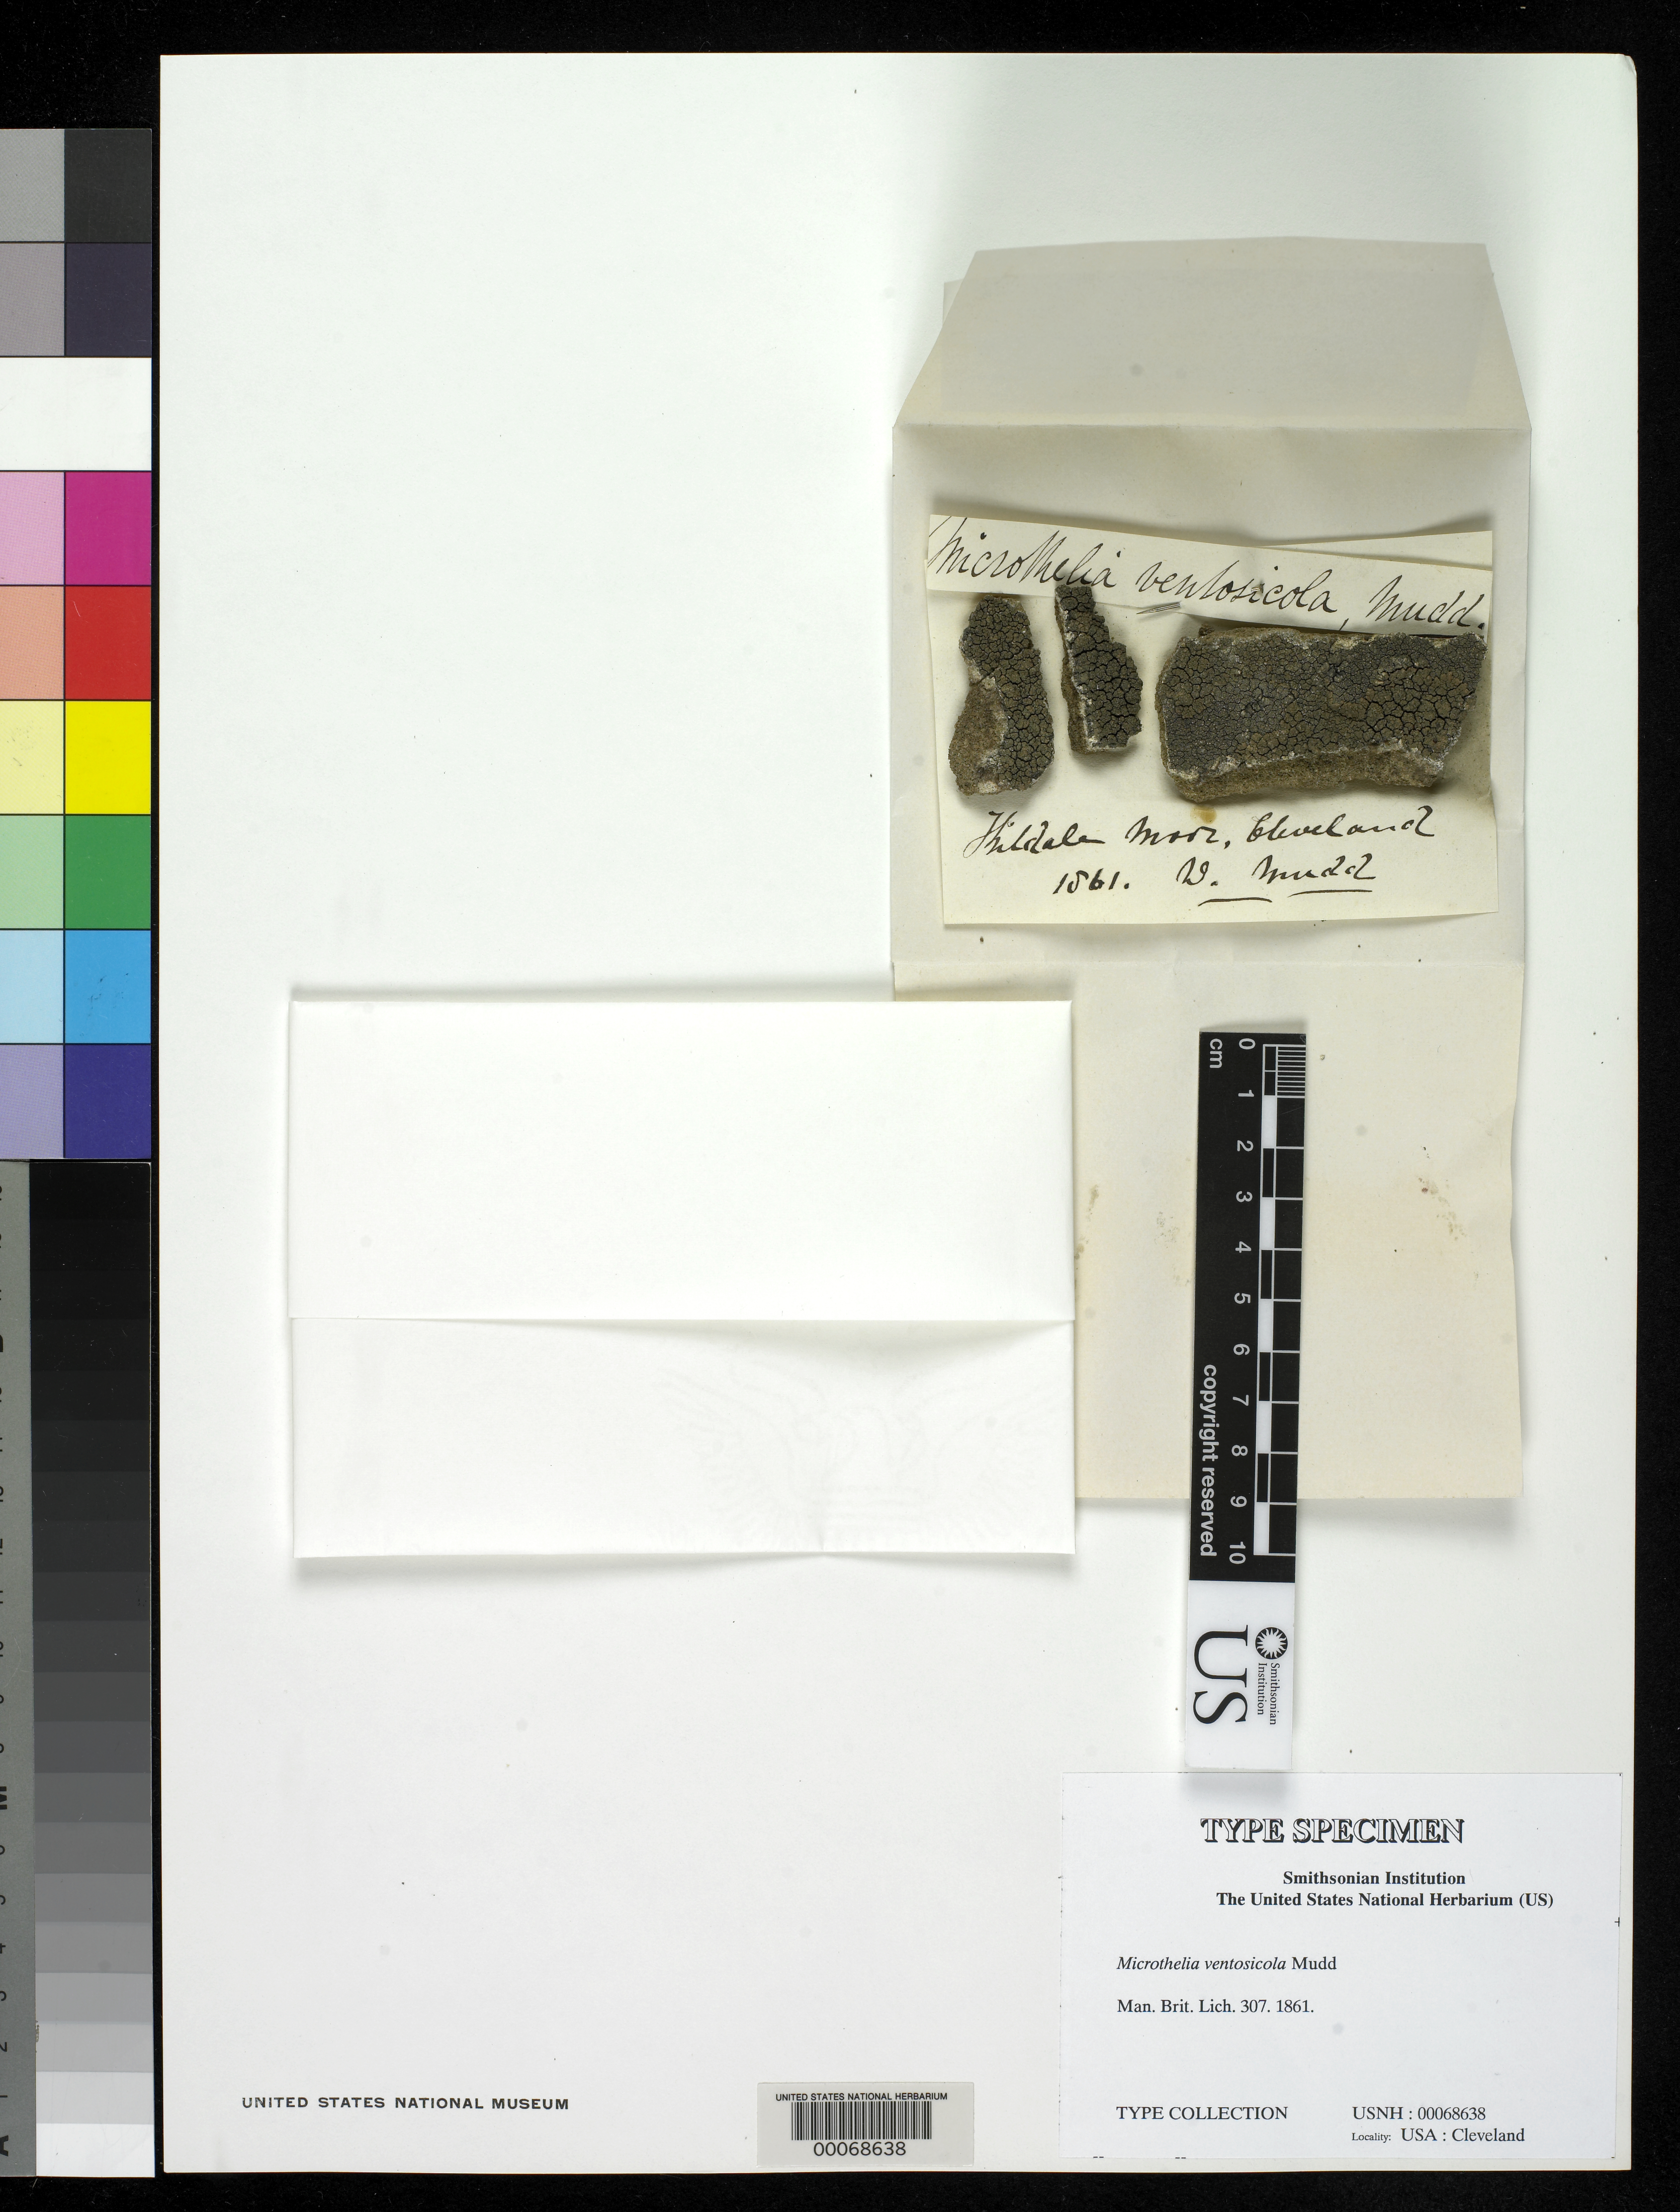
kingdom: Fungi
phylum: Ascomycota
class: Dothideomycetes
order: Monoblastiales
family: Monoblastiaceae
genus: Microthelia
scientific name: Microthelia ventosicola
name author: Mudd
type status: Type Collection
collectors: W. Mudd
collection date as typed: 1861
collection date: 1861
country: United States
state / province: Ohio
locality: Kildale Moor. Cleveland